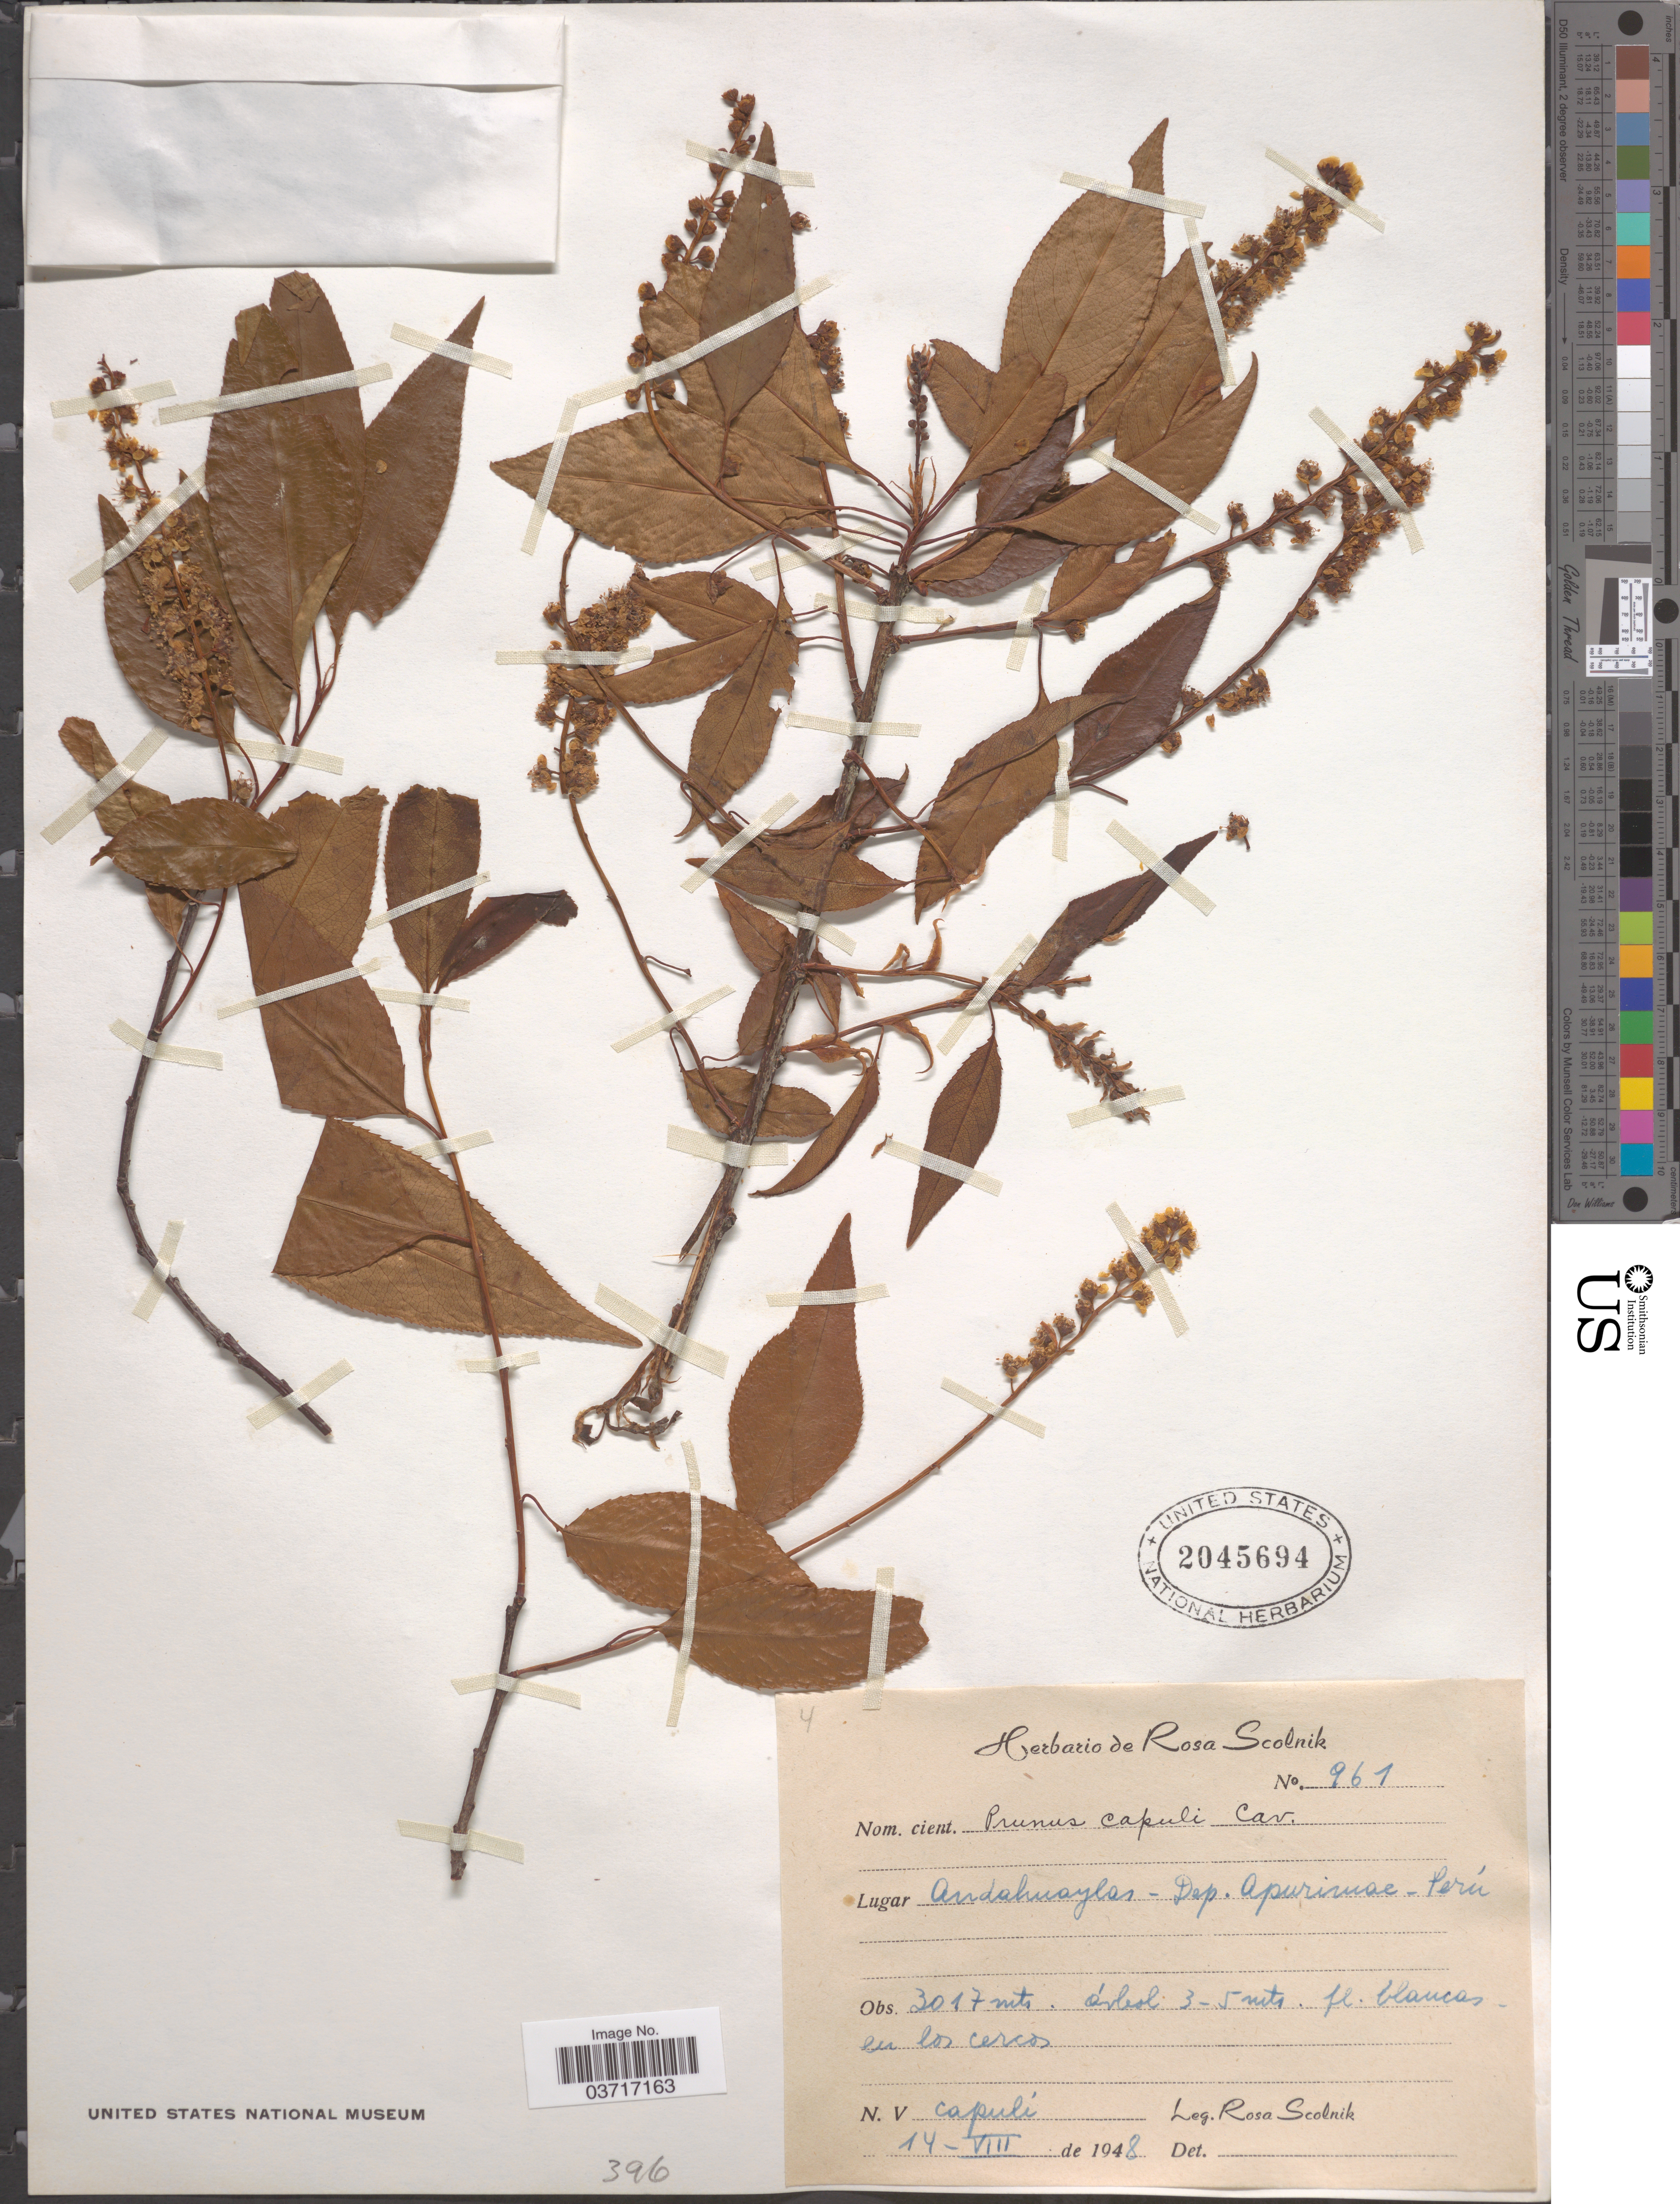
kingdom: Plantae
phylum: Tracheophyta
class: Magnoliopsida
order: Rosales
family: Rosaceae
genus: Prunus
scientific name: Prunus serotina subsp. capuli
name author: (Cav. ex Spreng.) McVaugh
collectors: R. Scolnik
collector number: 961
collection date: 1948-08-14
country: Peru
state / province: Apurímac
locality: Andahuaylas - Dep. Apurimac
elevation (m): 3017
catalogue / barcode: US 2045694